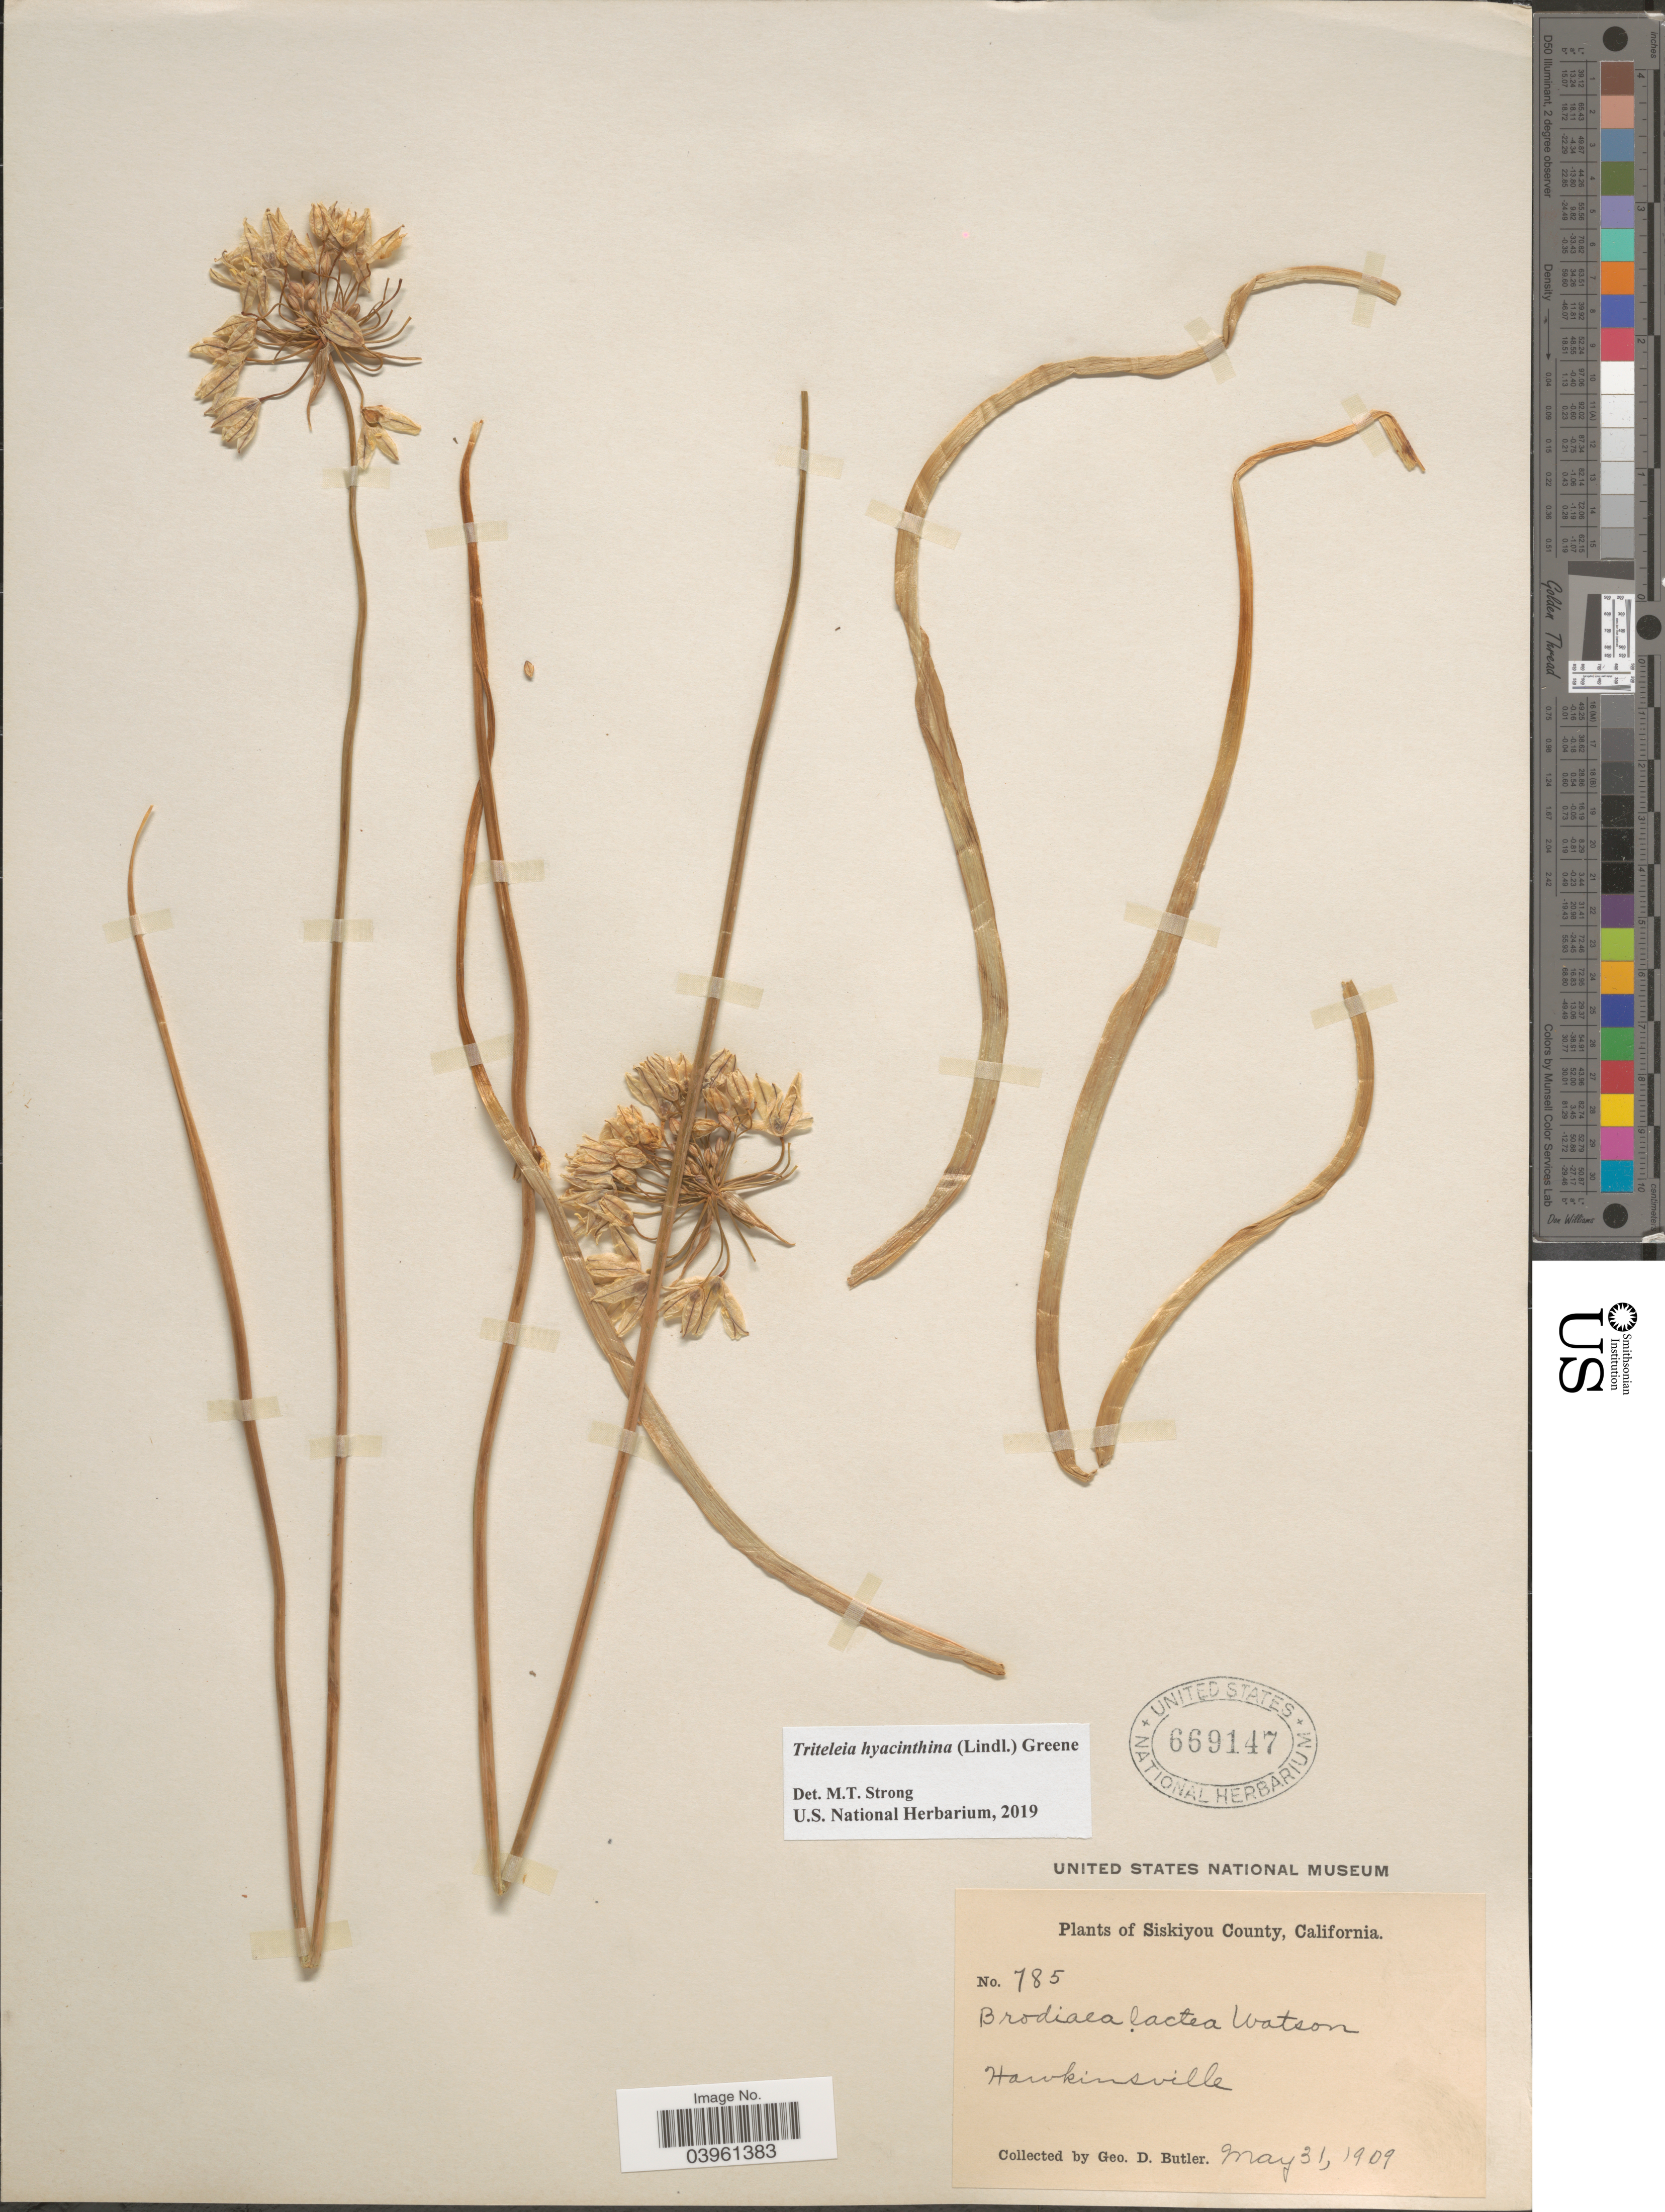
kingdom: Plantae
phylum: Tracheophyta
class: Liliopsida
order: Asparagales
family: Asparagaceae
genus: Triteleia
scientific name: Triteleia hyacinthina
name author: (Lindl.) Greene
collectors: G. D. Butler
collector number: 785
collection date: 1909-05-31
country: United States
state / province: California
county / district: Siskiyou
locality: Siskiyou County. Hawkinsville.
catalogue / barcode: US 669147